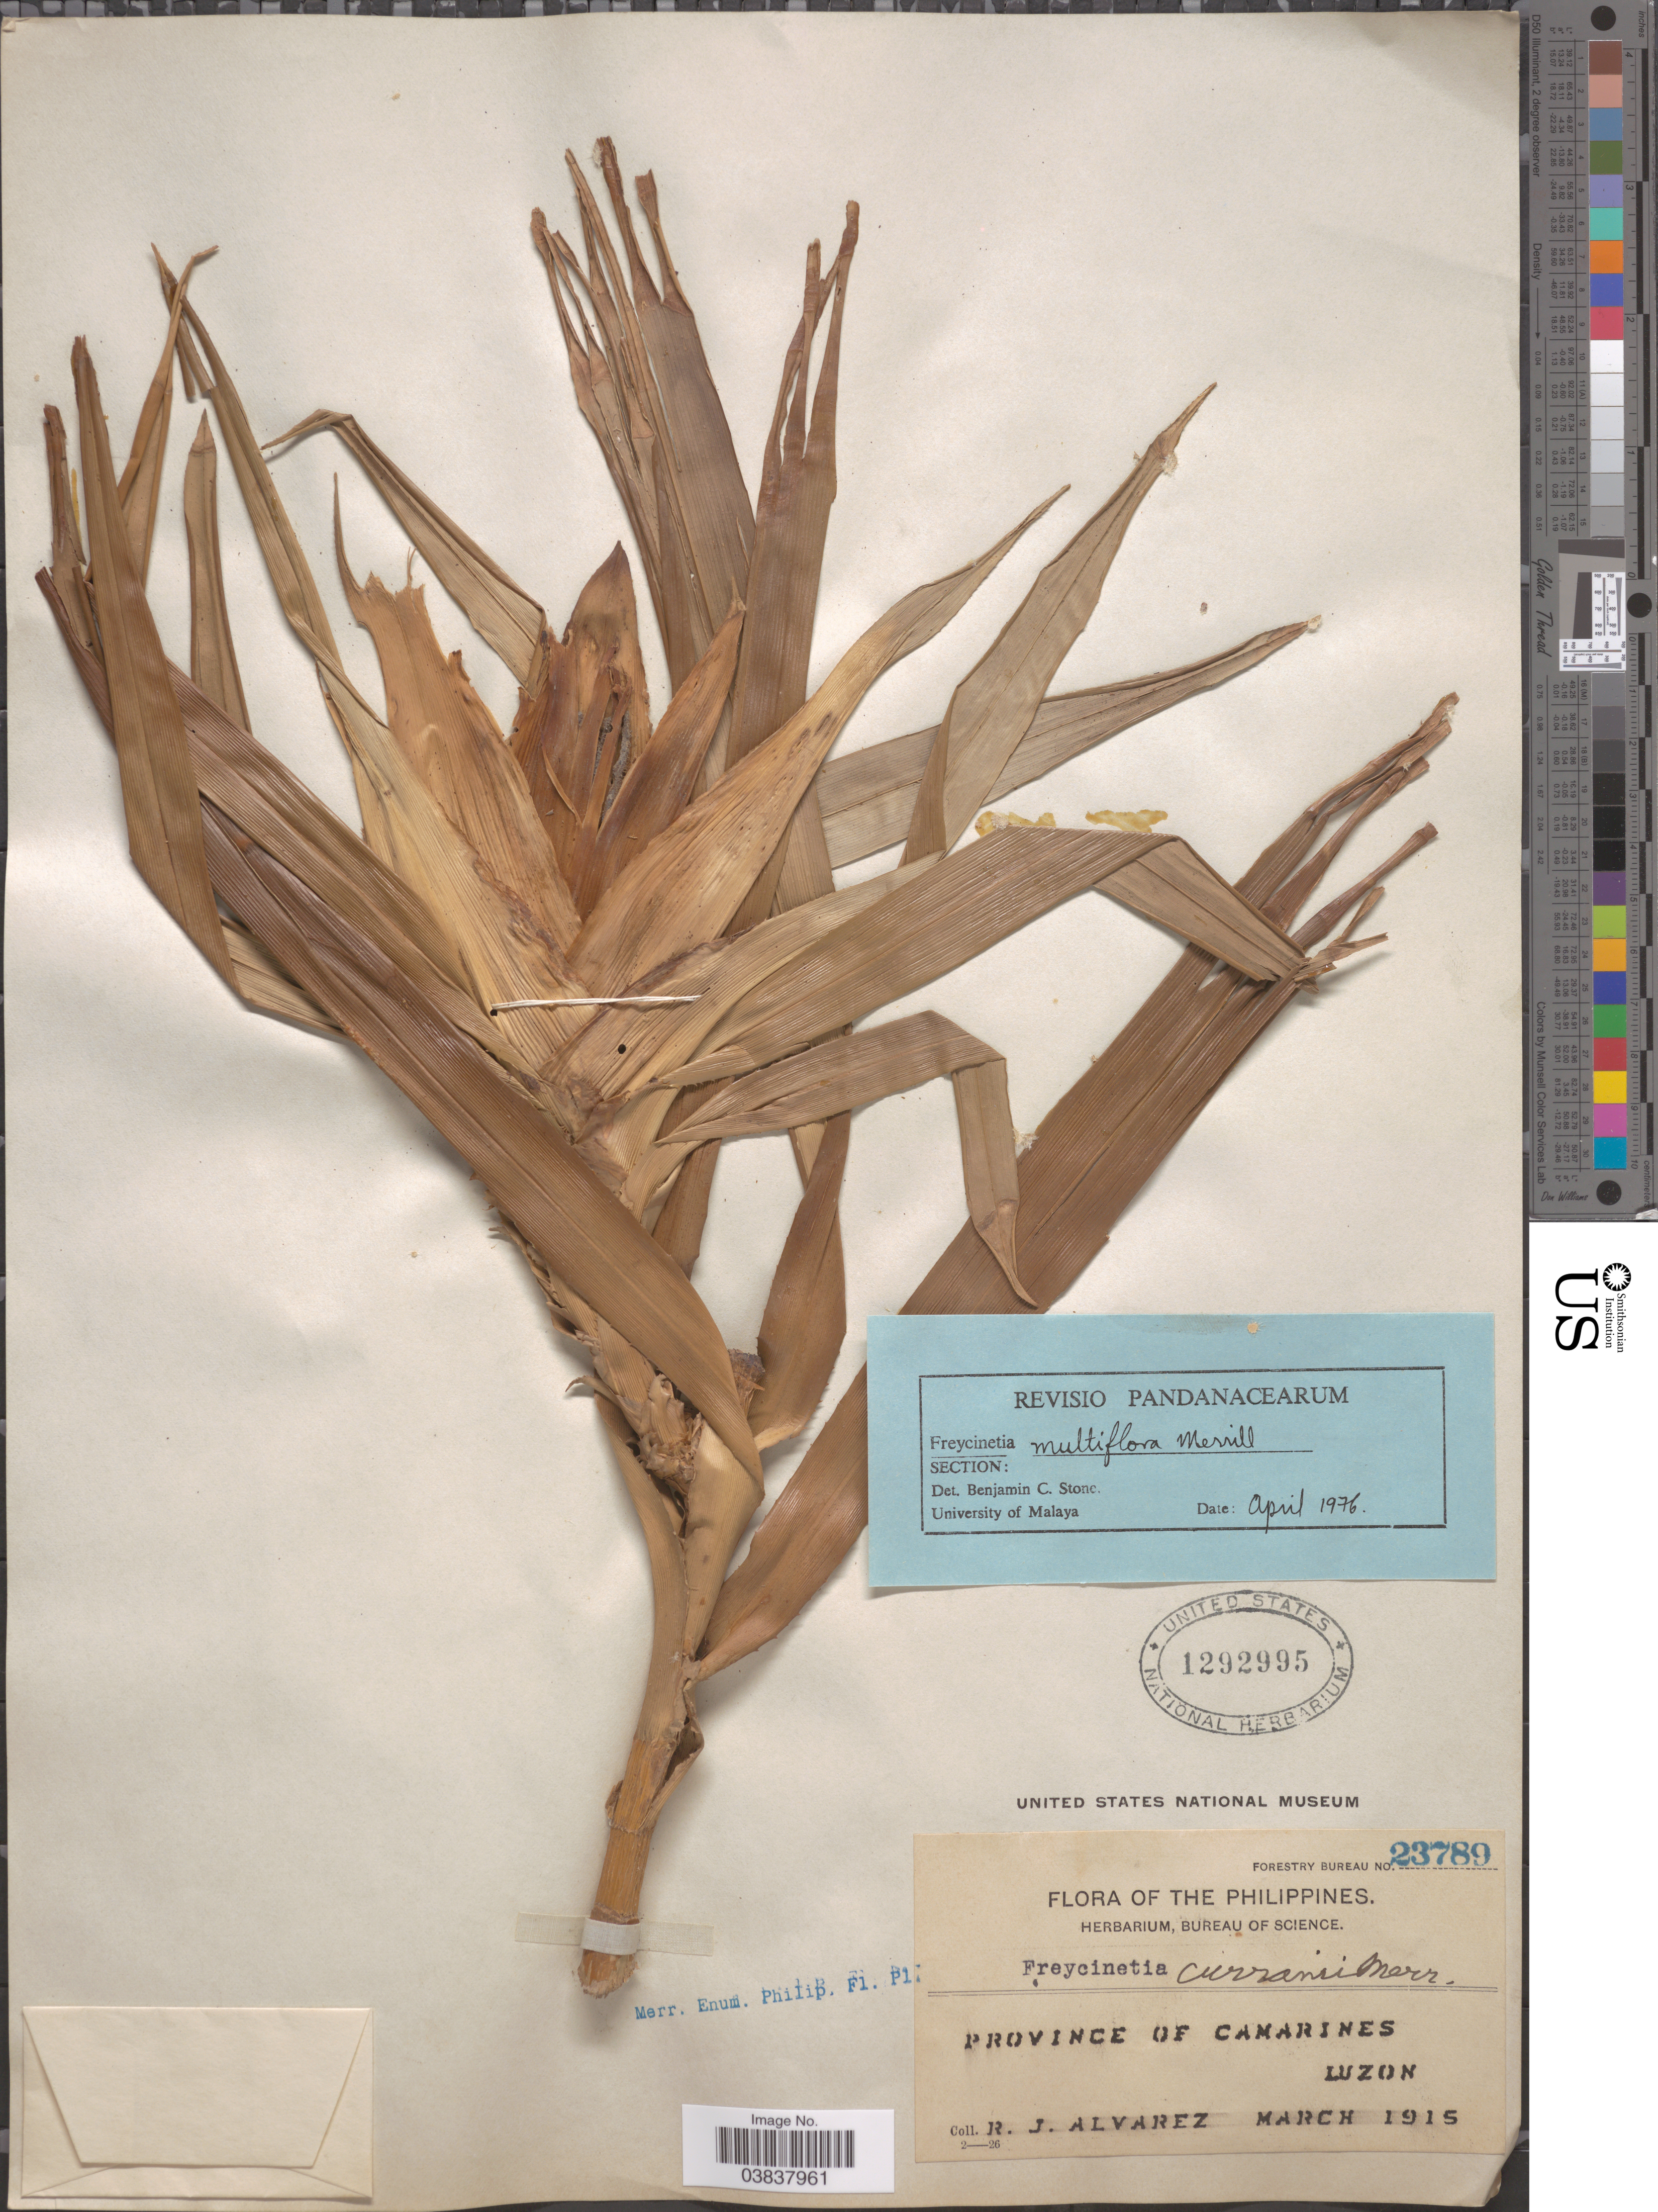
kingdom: Plantae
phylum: Tracheophyta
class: Liliopsida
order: Pandanales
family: Pandanaceae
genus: Freycinetia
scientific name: Freycinetia multiflora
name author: Merr.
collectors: R. Alvarez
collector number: Forestry Bureau 23789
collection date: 1915-03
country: Philippines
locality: Province of Camarines, Luzon.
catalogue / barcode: US 1292995